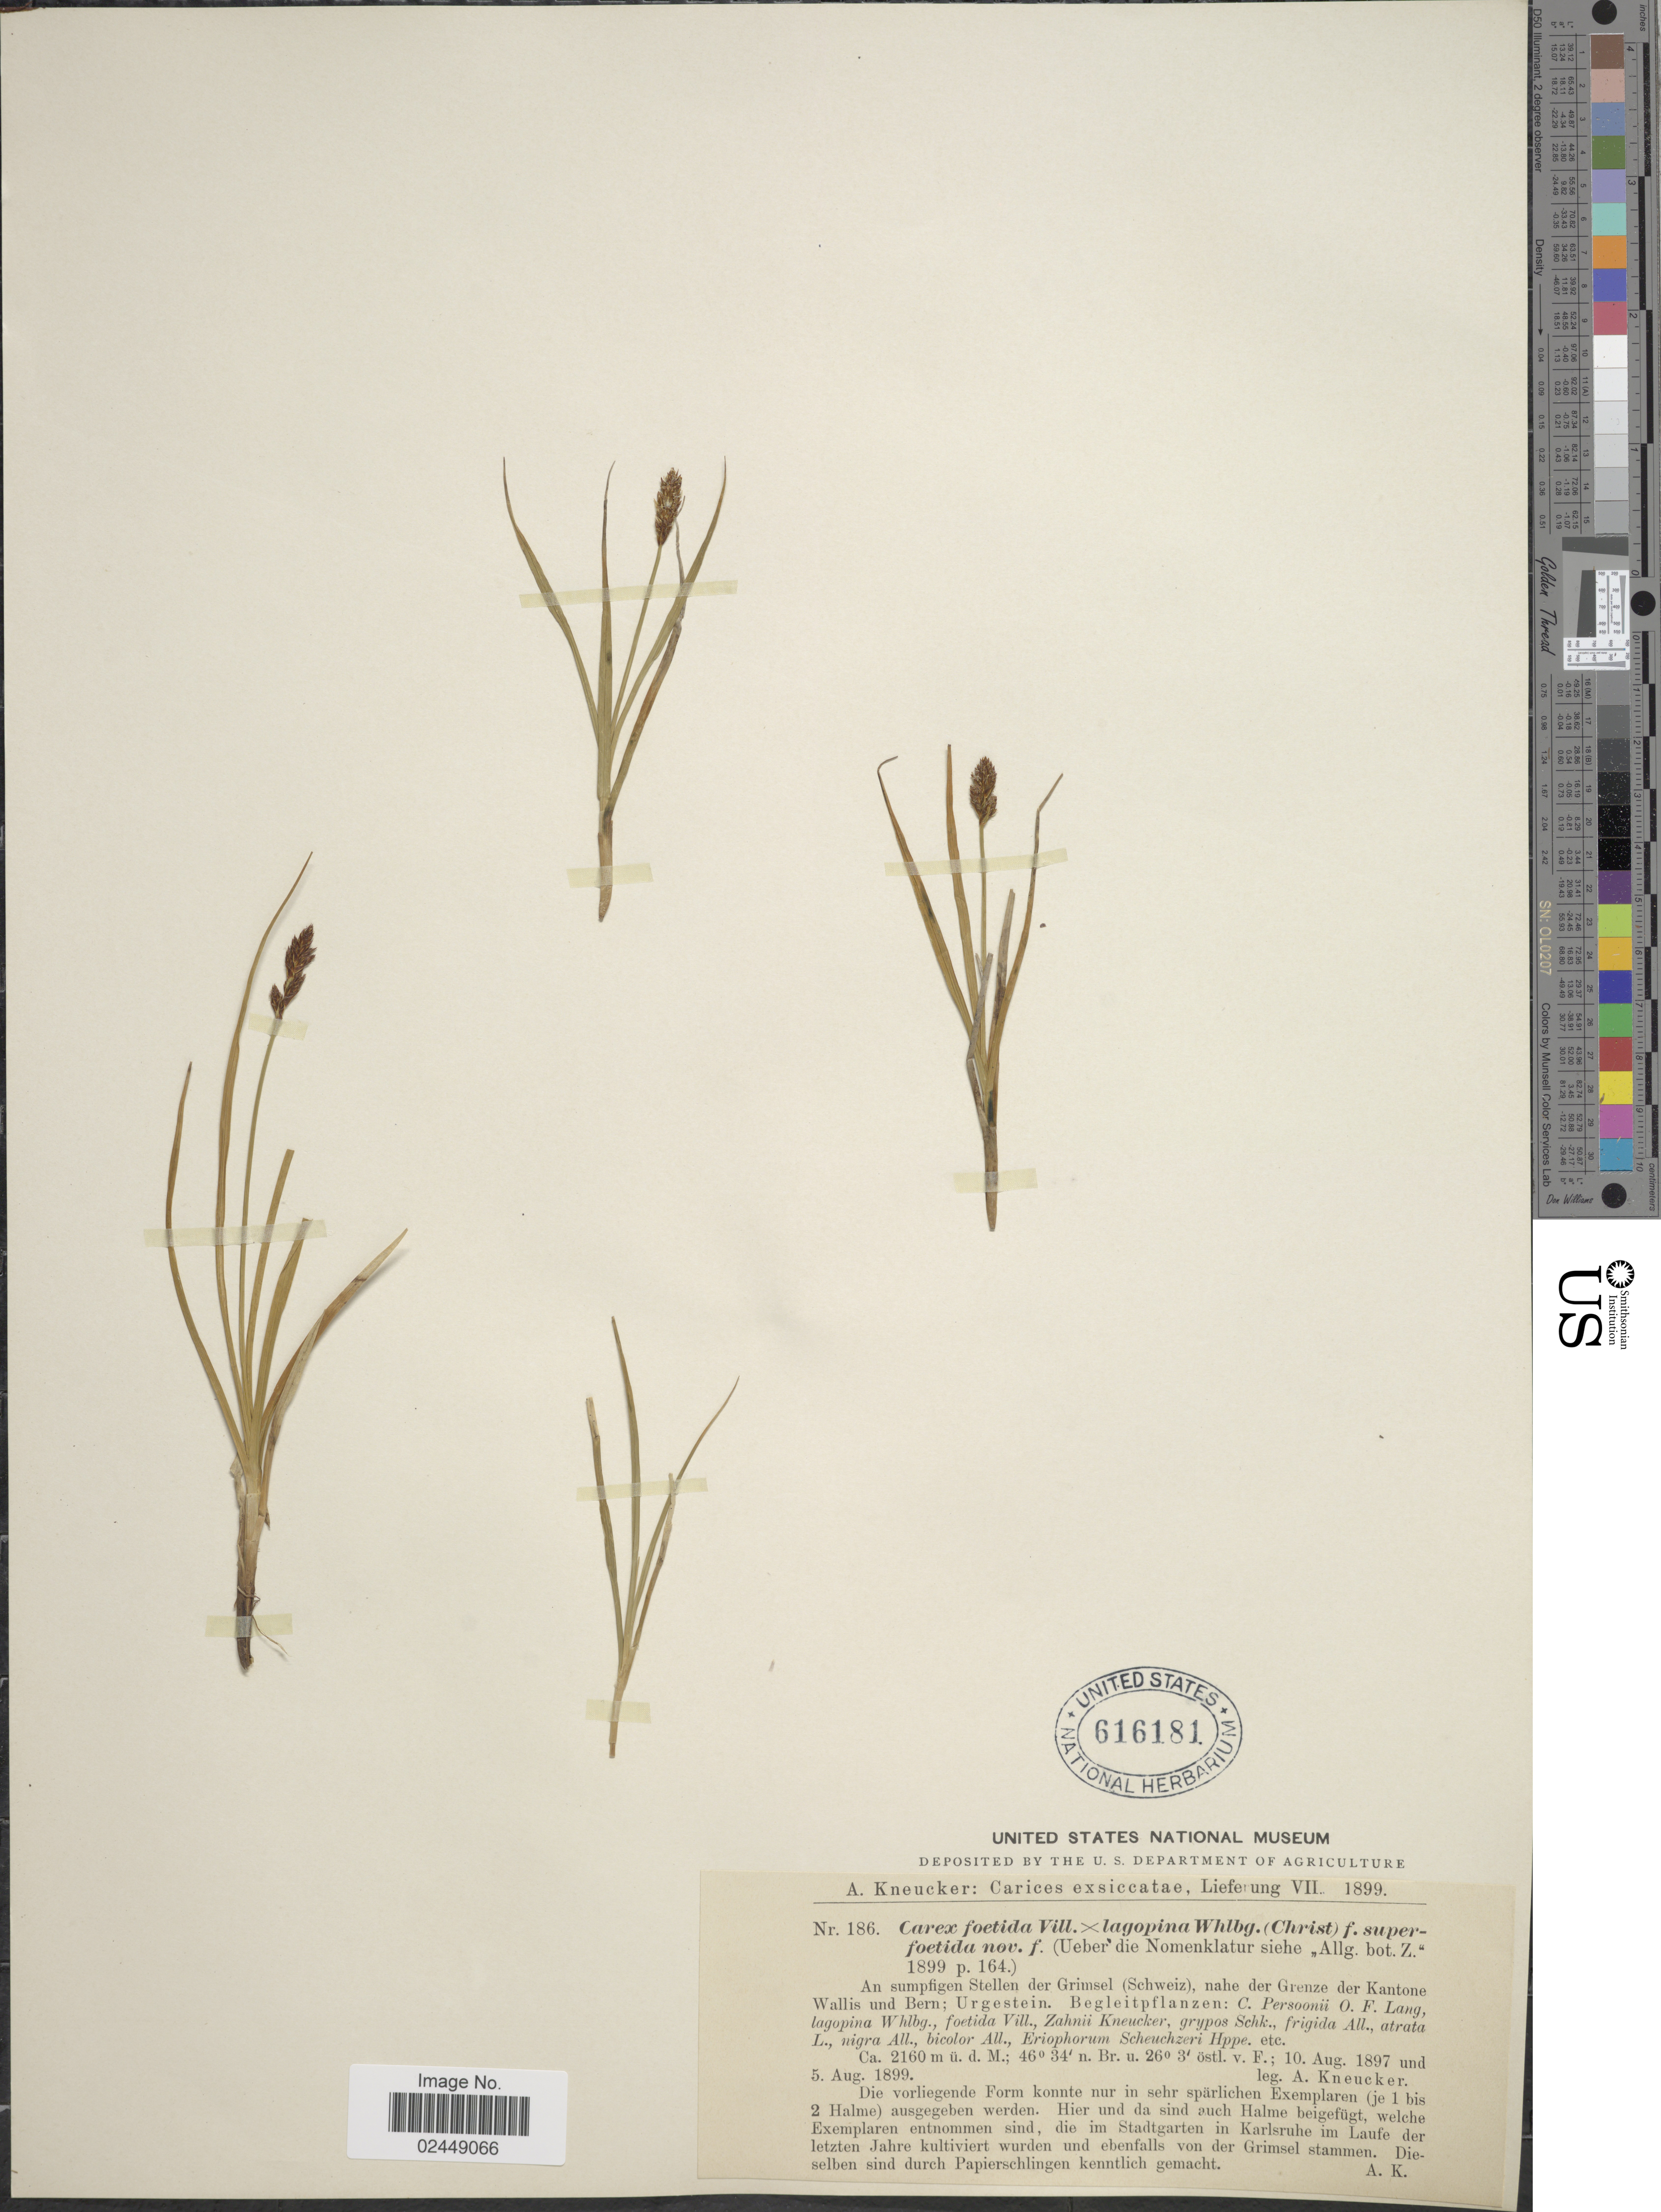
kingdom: Plantae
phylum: Tracheophyta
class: Liliopsida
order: Poales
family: Cyperaceae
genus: Carex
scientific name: Carex foetida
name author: All.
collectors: A. Kneucker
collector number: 186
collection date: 1897-08-10/1899-08-05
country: Switzerland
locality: An sumpfigen Stellen der Grimsel (Schweiz), nahe der Grenze der Kantone Wallis und Bern; Urgestein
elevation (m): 2160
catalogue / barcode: US 616181